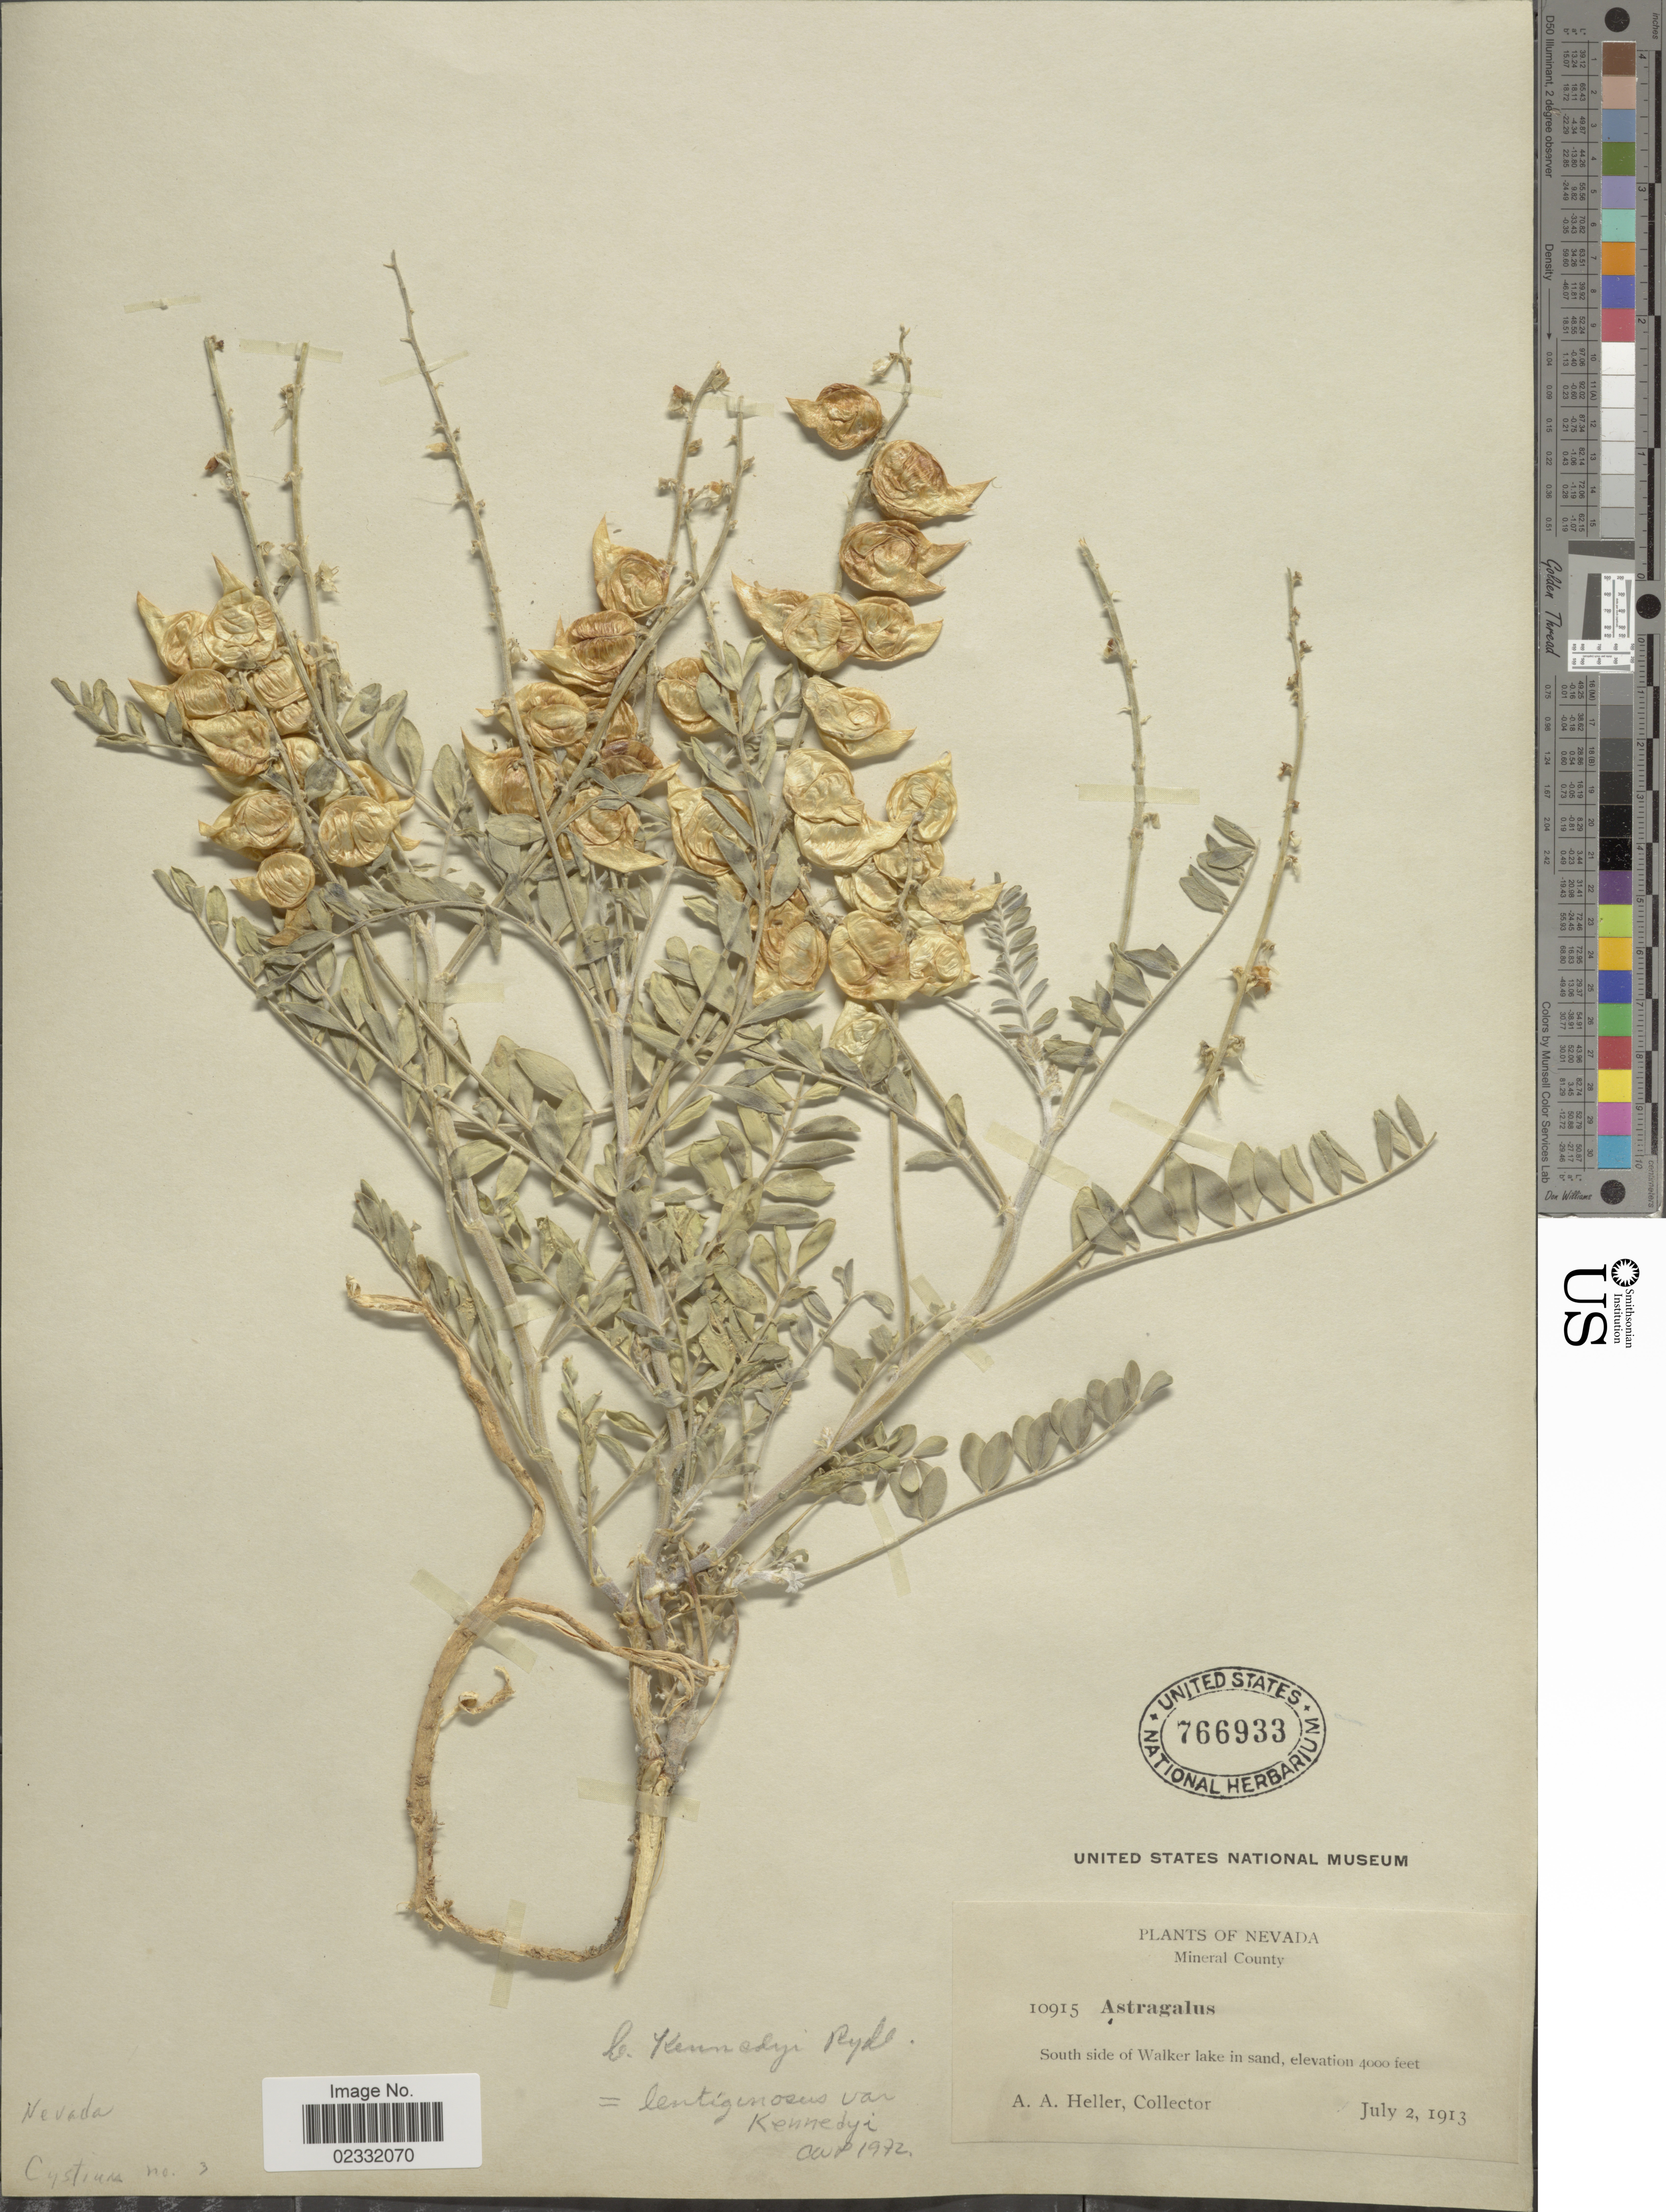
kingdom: Plantae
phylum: Tracheophyta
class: Magnoliopsida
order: Fabales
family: Fabaceae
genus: Astragalus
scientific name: Astragalus lentiginosus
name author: Douglas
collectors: A. A. Heller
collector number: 10915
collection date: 1913-07-02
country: United States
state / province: Nevada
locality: Mineral County, South side of Walker Lake in sand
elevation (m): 1219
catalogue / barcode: US 766933